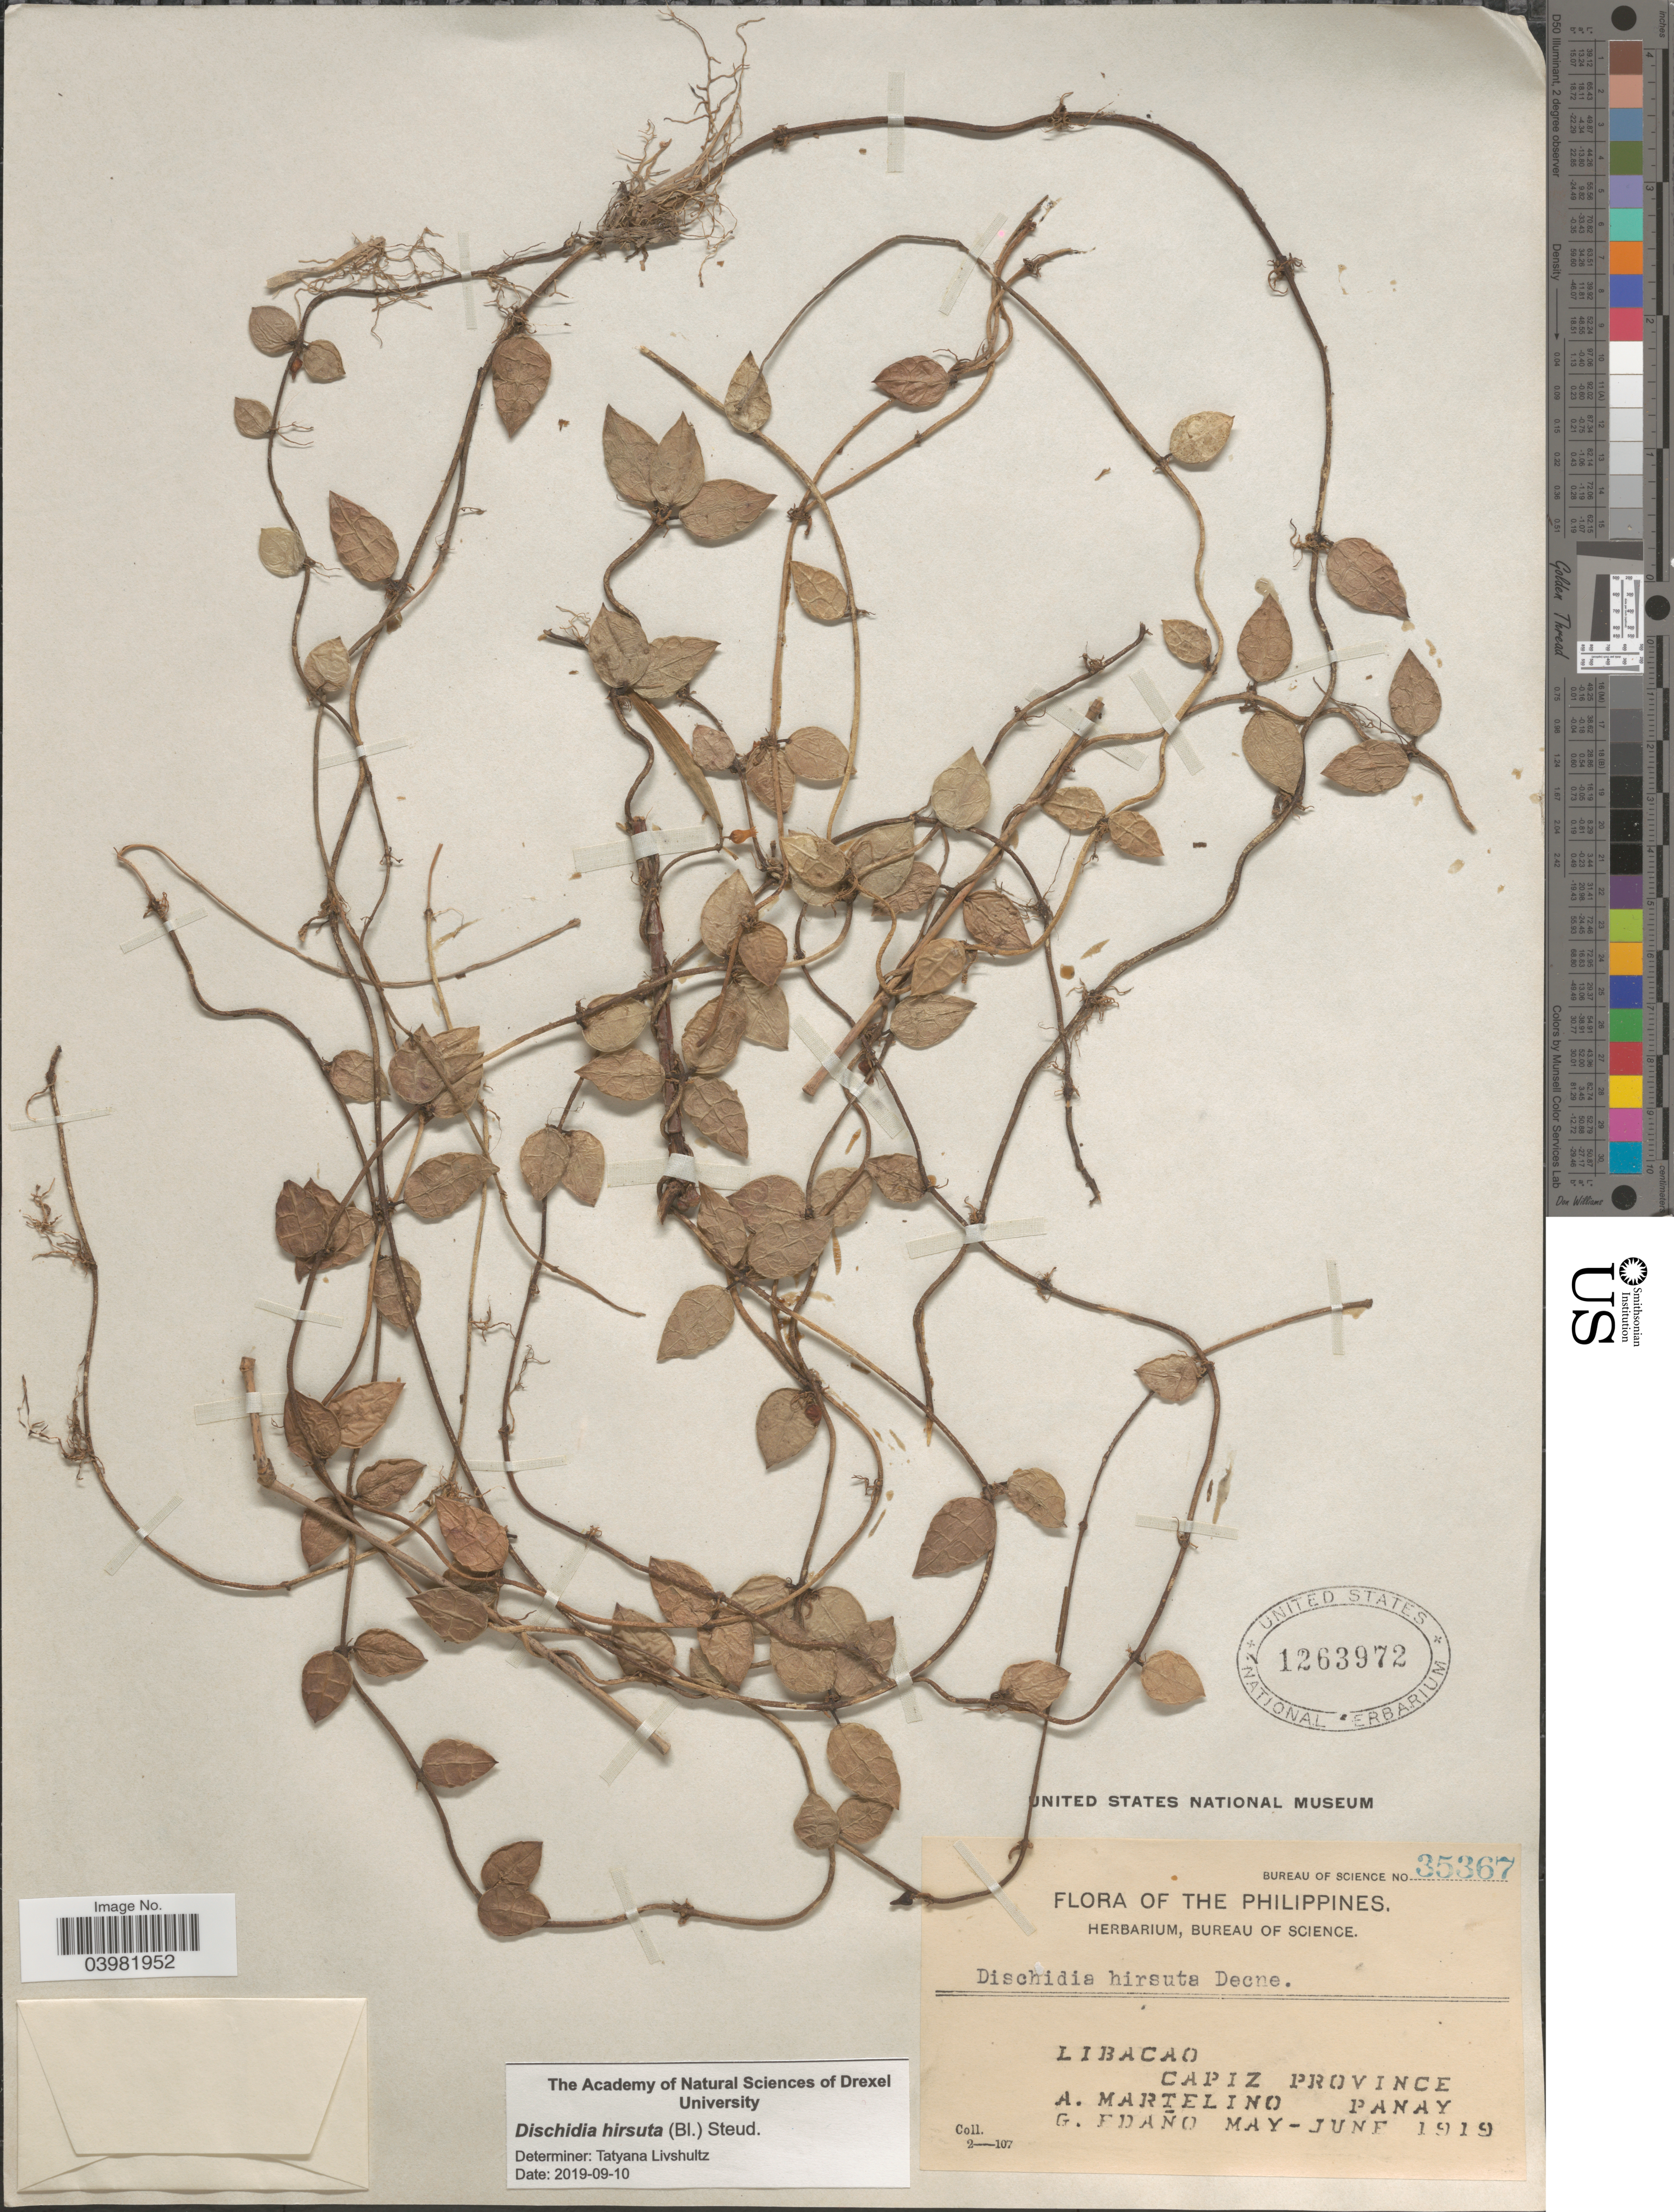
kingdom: Plantae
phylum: Tracheophyta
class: Magnoliopsida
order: Gentianales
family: Apocynaceae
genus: Dischidia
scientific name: Dischidia hirsuta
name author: (Blume) Decne.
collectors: A. Martelino & G. Edaño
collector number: Bureau of Science 35367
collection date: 1919-05/1919-06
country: Philippines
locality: Libacao. Capiz Province. Panay.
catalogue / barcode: US 1263972